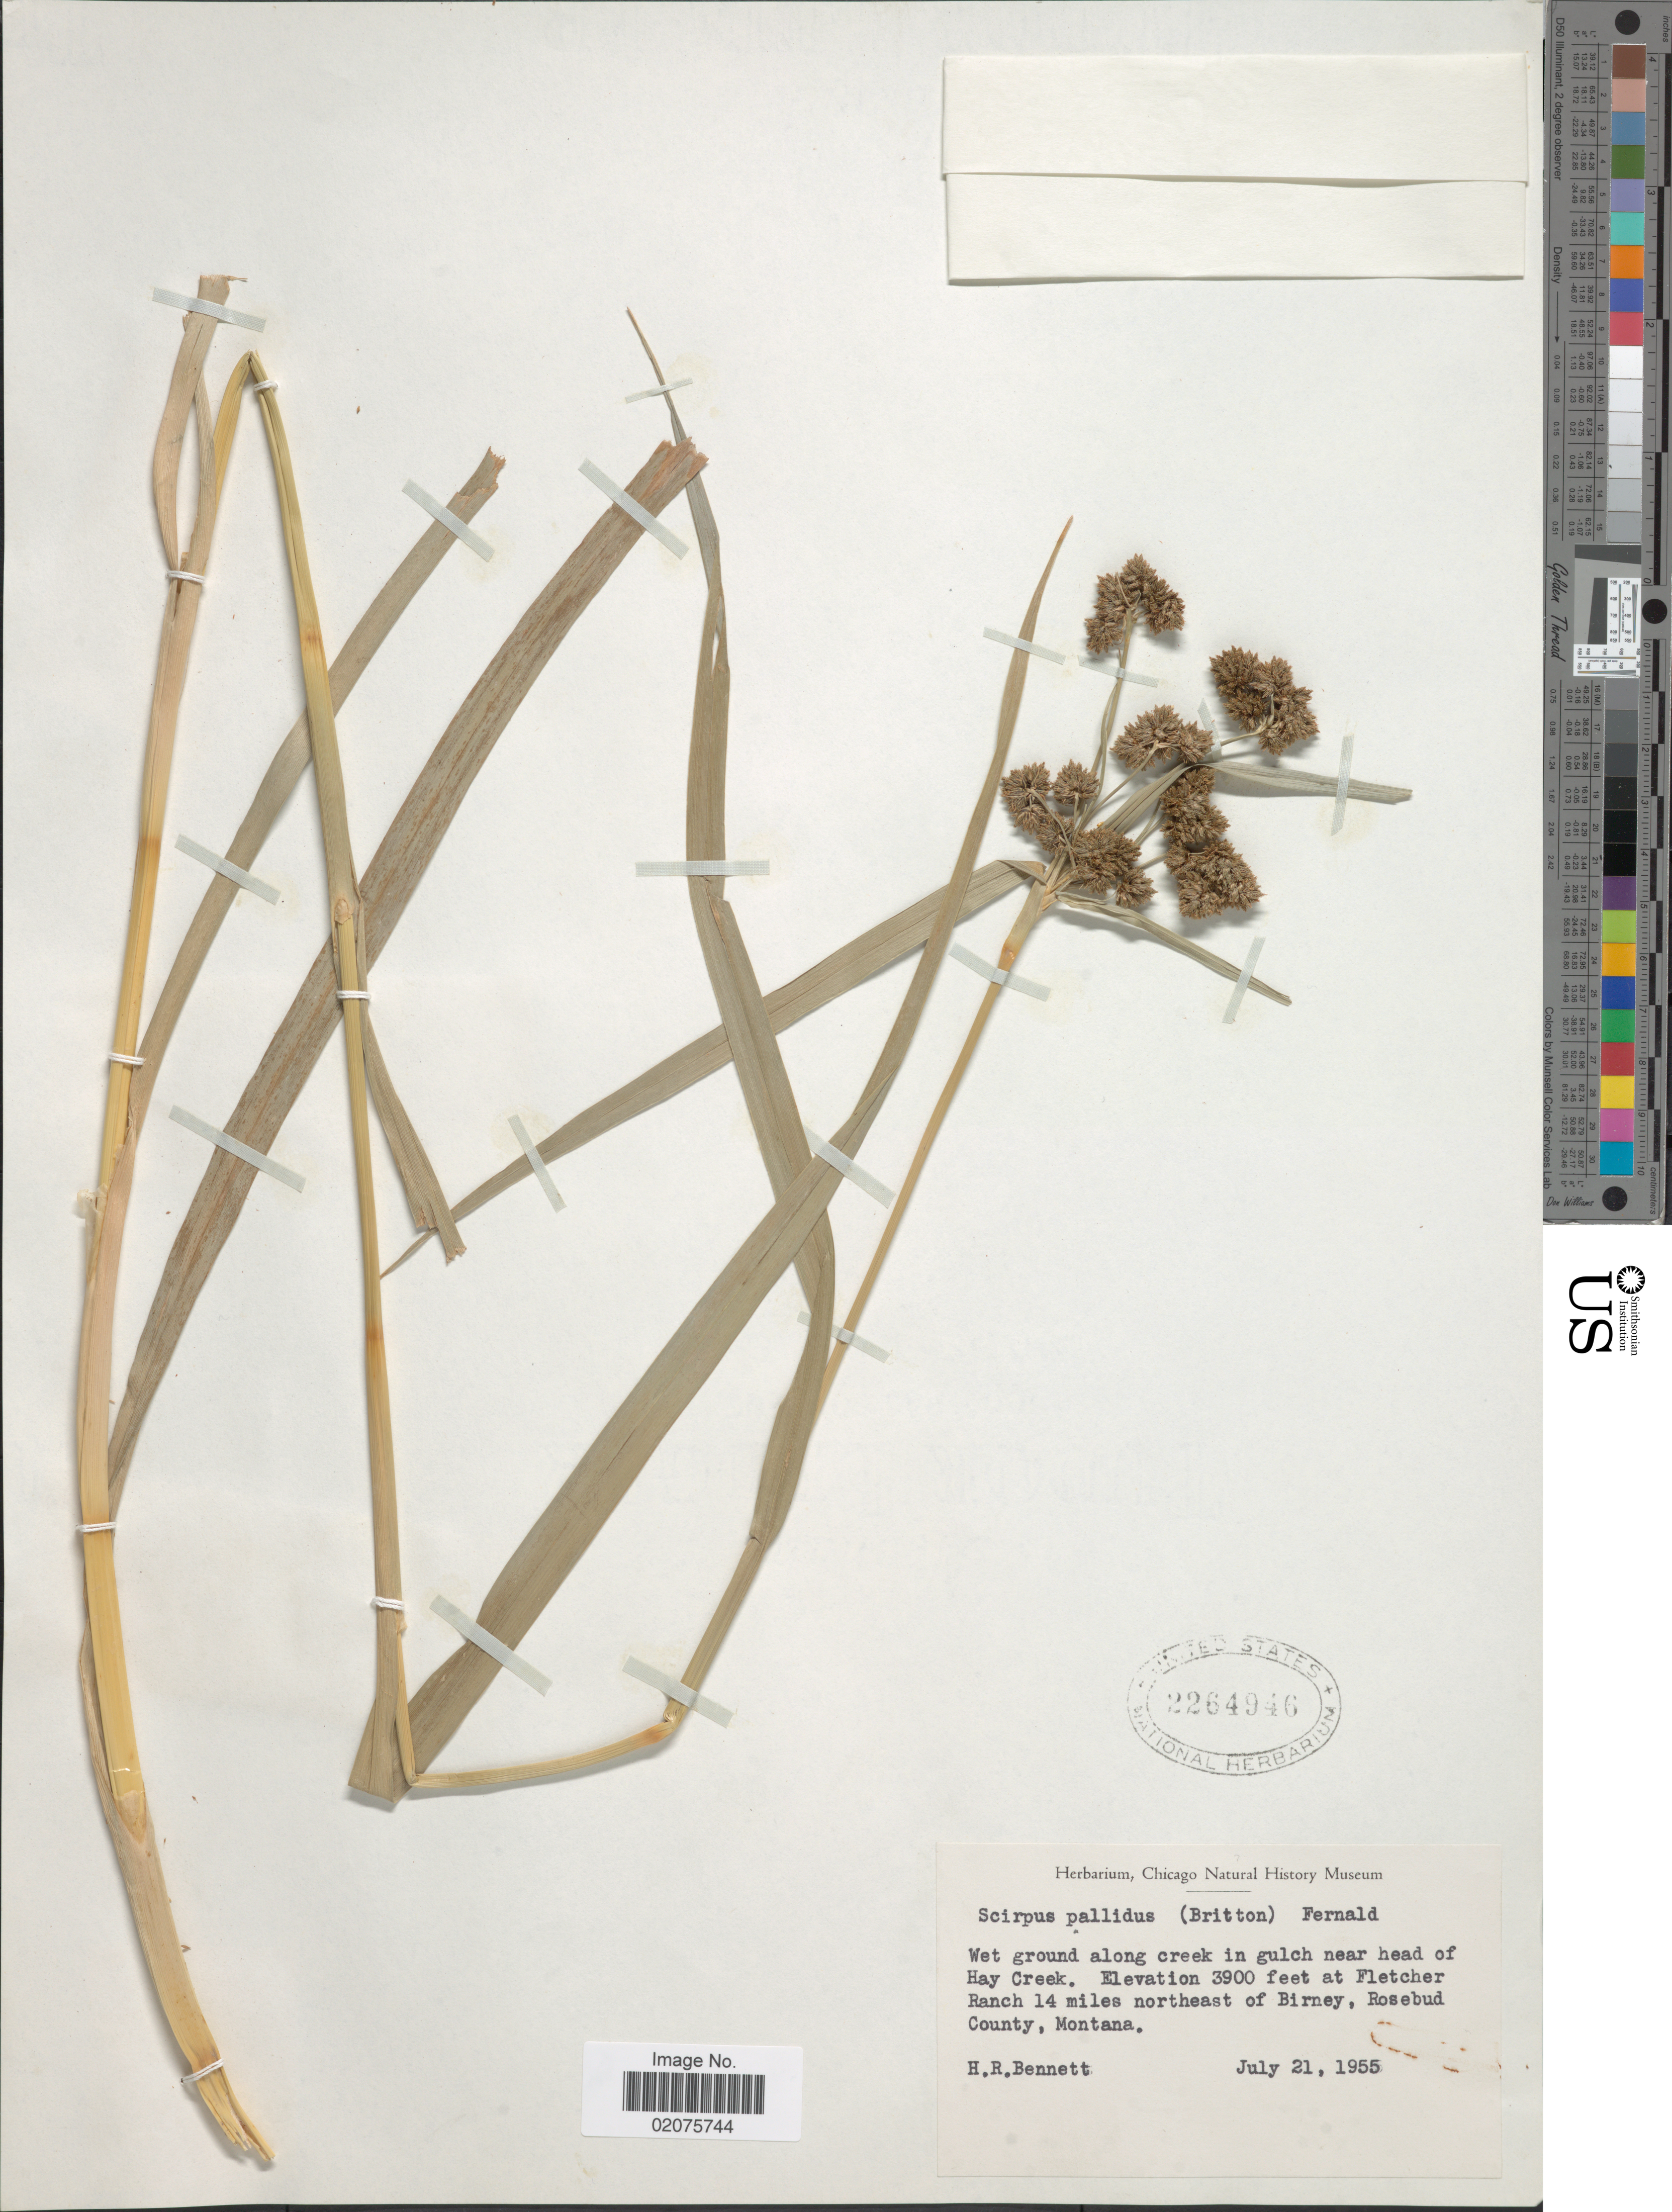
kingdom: Plantae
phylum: Tracheophyta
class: Liliopsida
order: Poales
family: Cyperaceae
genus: Scirpus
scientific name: Scirpus pallidus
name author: (Britton) Fernald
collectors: H. R. Bennett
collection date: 1955-07-21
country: United States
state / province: Montana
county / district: Rosebud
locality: Fletcher Ranch, 14 miles NE of Birney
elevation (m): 1189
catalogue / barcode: US 2264946